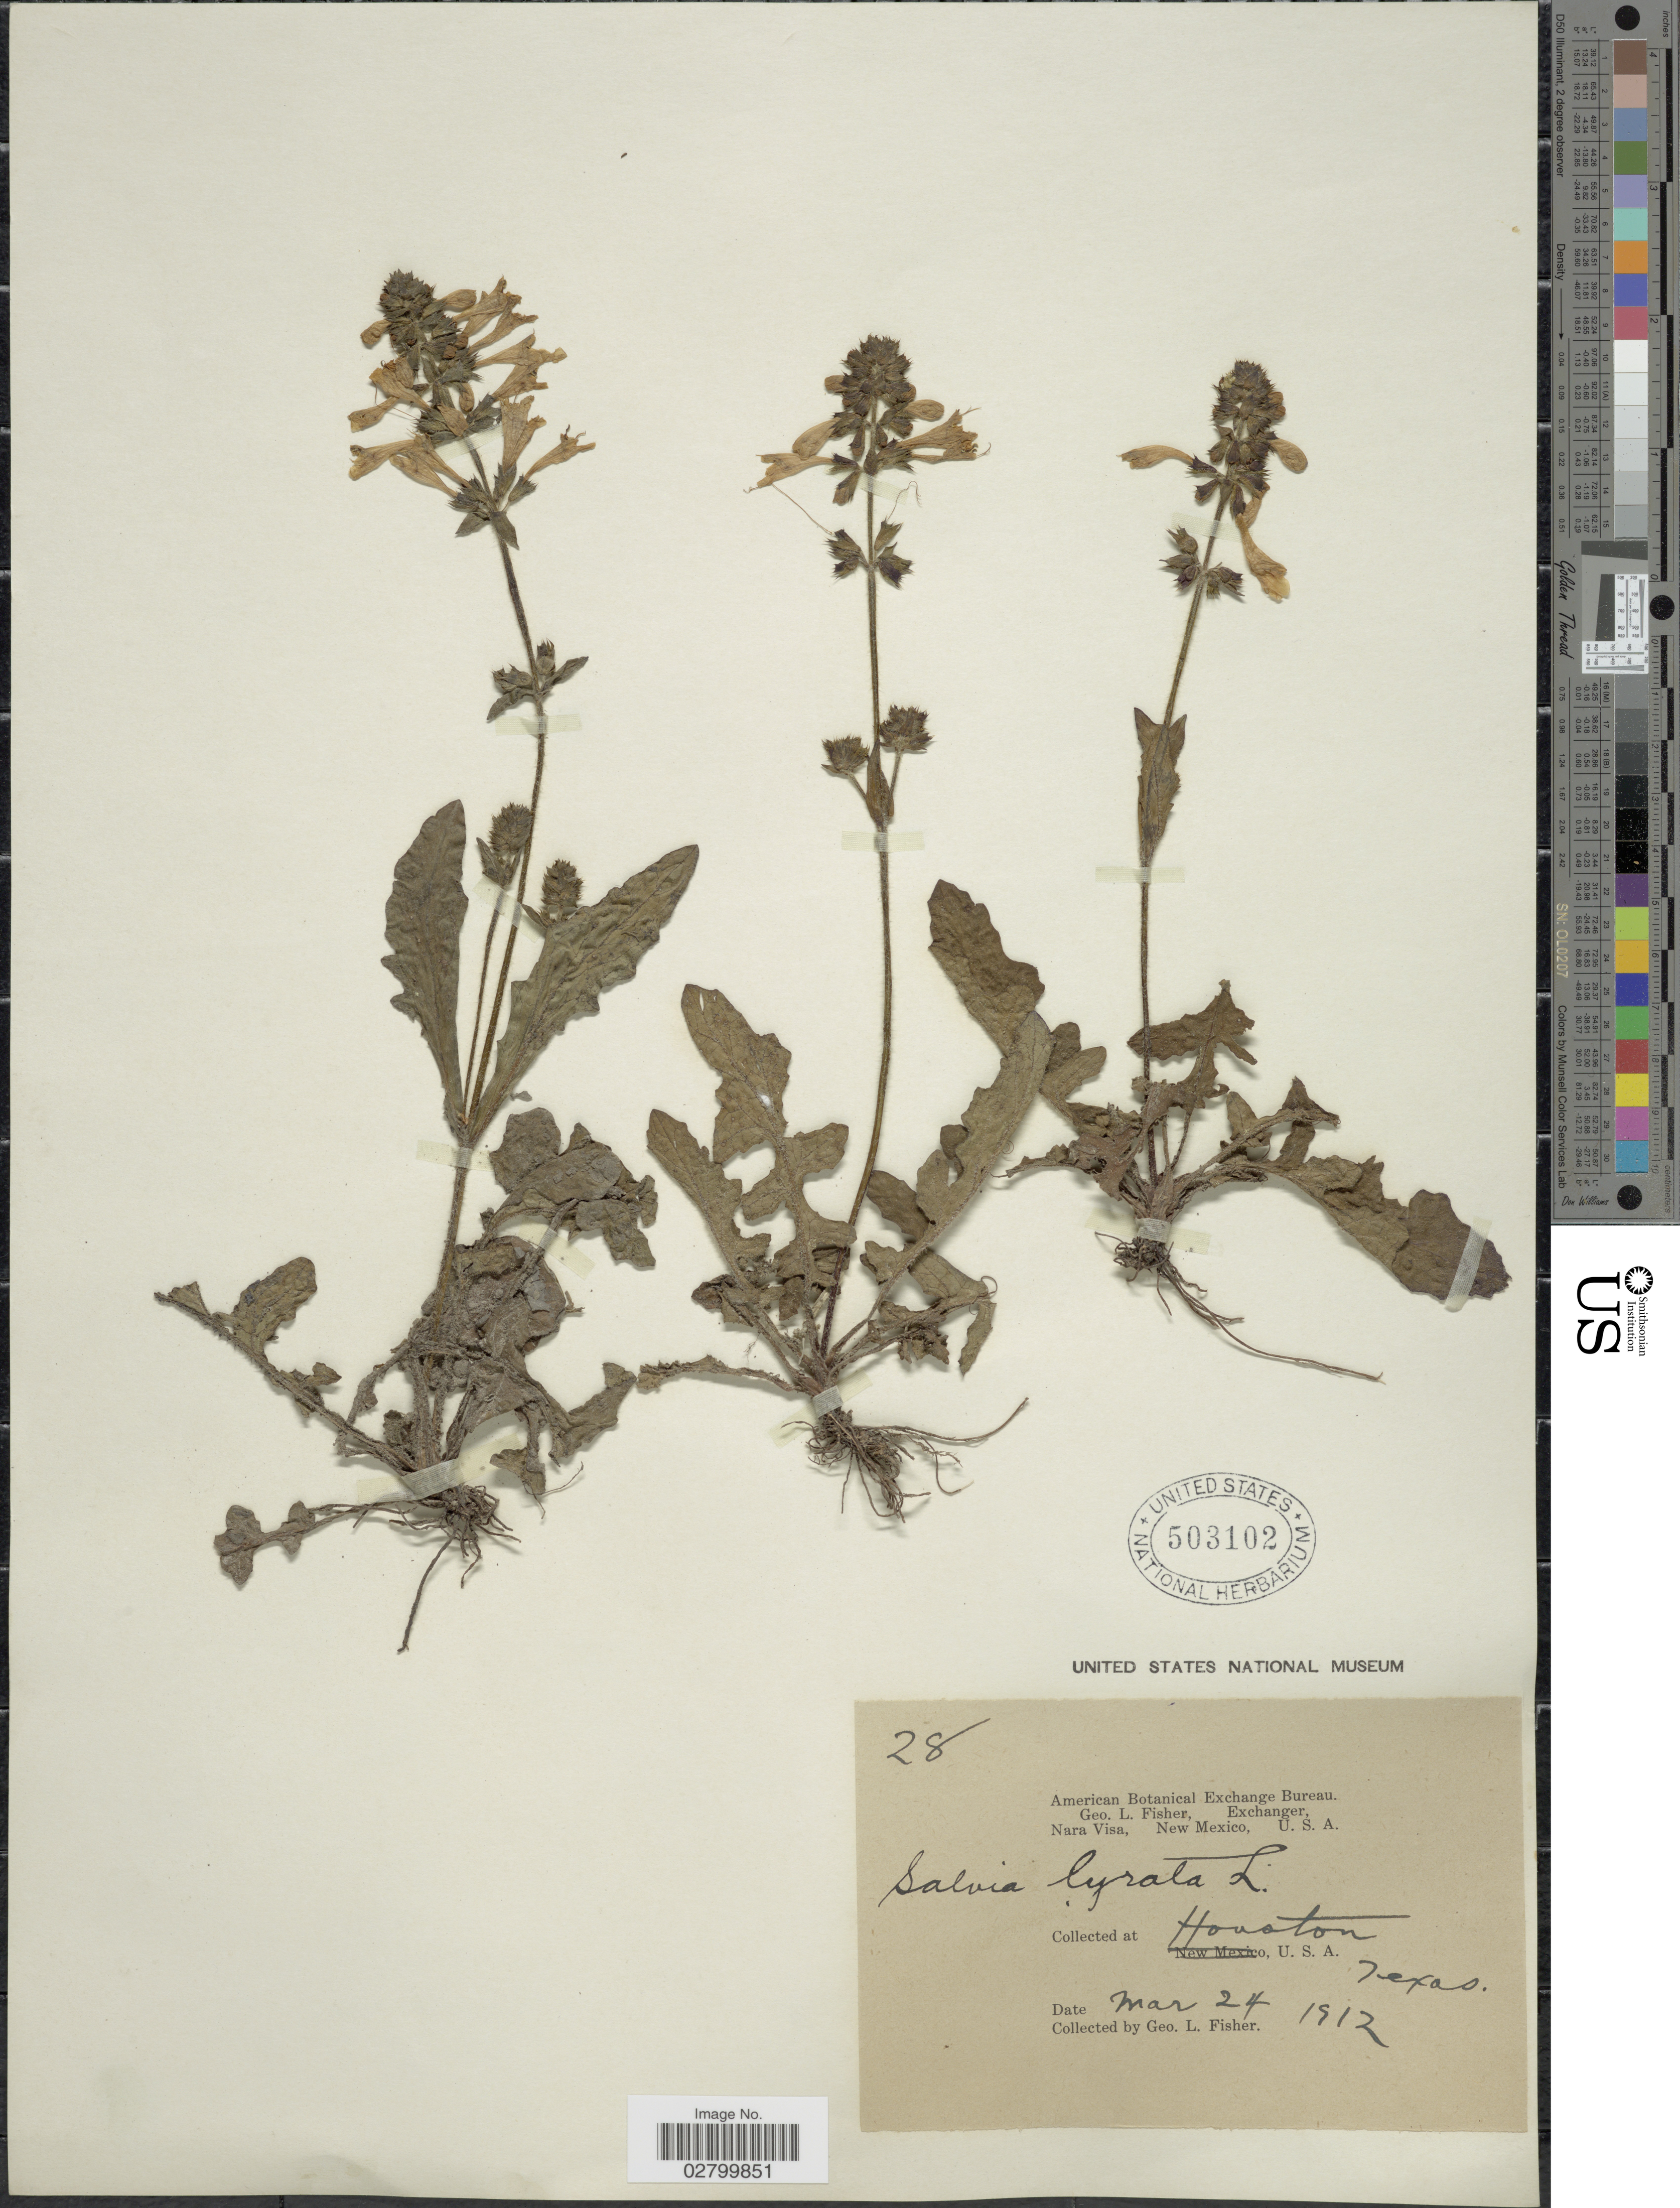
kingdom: Plantae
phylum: Tracheophyta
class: Magnoliopsida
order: Lamiales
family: Lamiaceae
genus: Salvia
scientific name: Salvia lyrata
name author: L.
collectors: G. L. Fisher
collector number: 28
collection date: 1912-03-24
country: United States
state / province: Texas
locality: Houston.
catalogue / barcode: US 503102